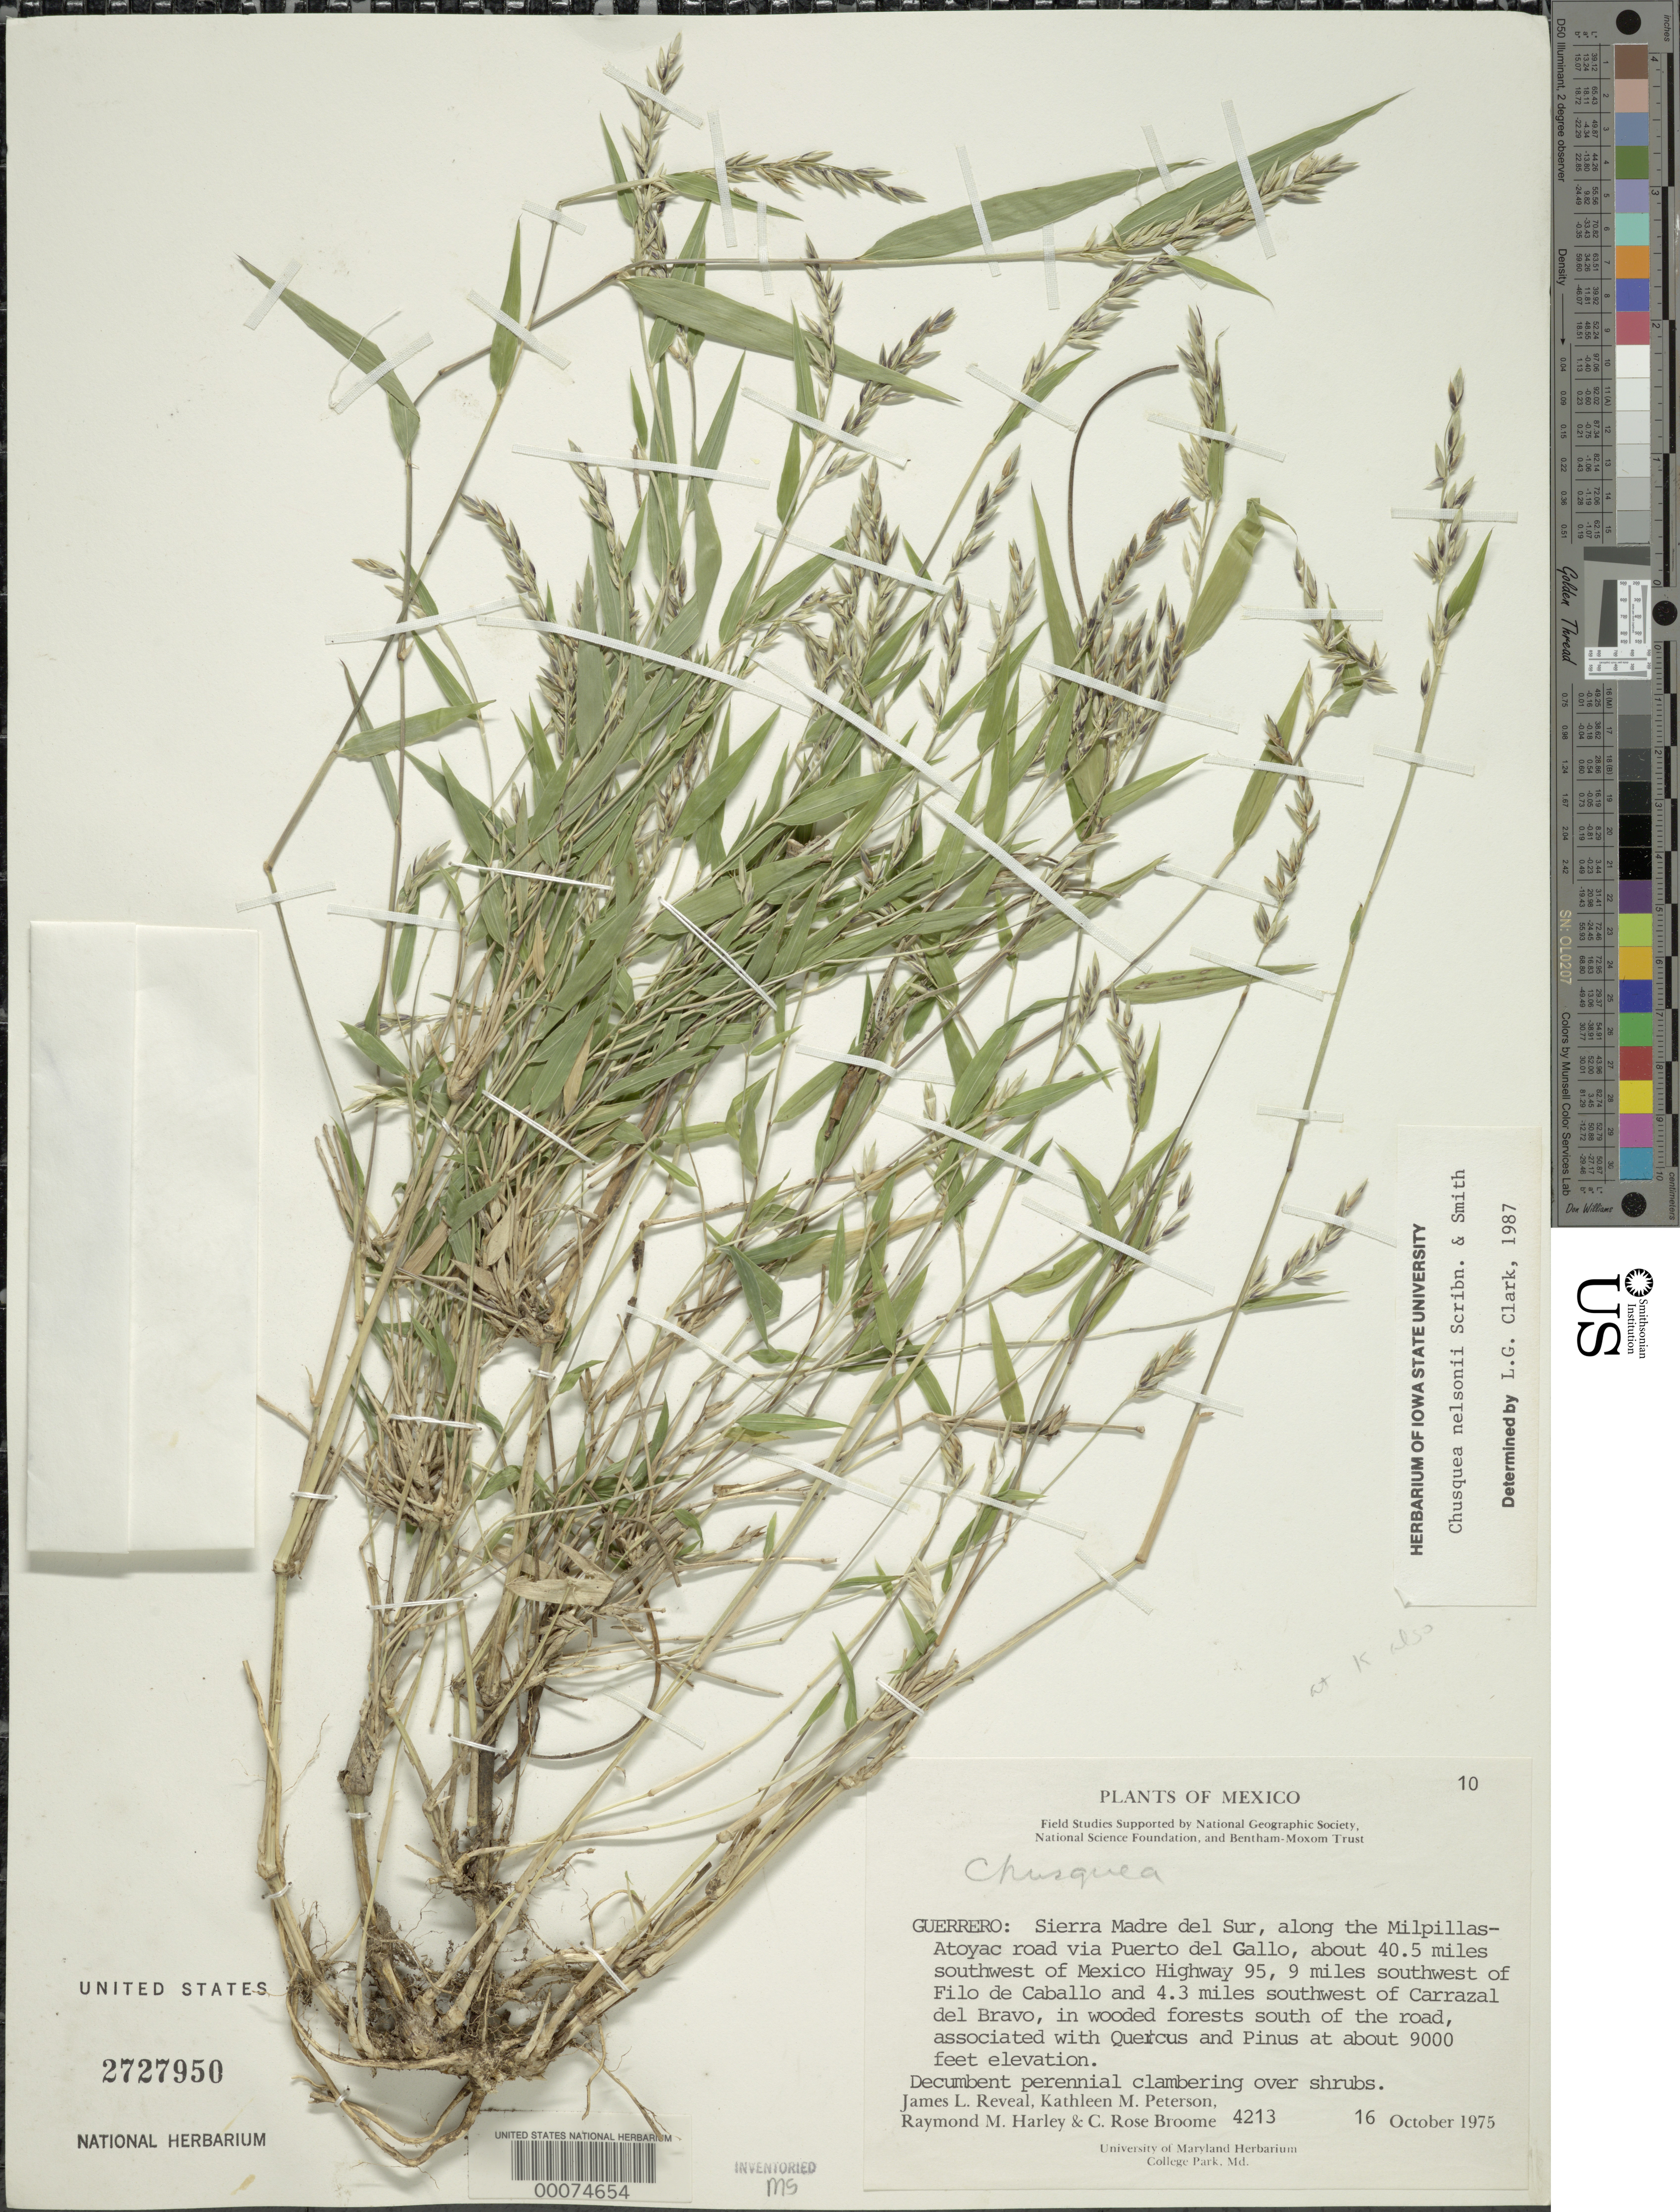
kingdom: Plantae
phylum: Tracheophyta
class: Liliopsida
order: Poales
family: Poaceae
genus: Chusquea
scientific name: Chusquea nelsonii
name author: Scribn. & J.G. Sm.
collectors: J. L. Reveal, K. Peterson, R. M. Harley & C. R. Broome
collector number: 4213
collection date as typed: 16 Oct 1975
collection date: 1975-10-16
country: Mexico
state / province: Guerrero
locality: Sierra Madre del Sur, along Milpillas - Atoyac road via Puerto del Gallo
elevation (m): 2743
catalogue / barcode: US 2727950